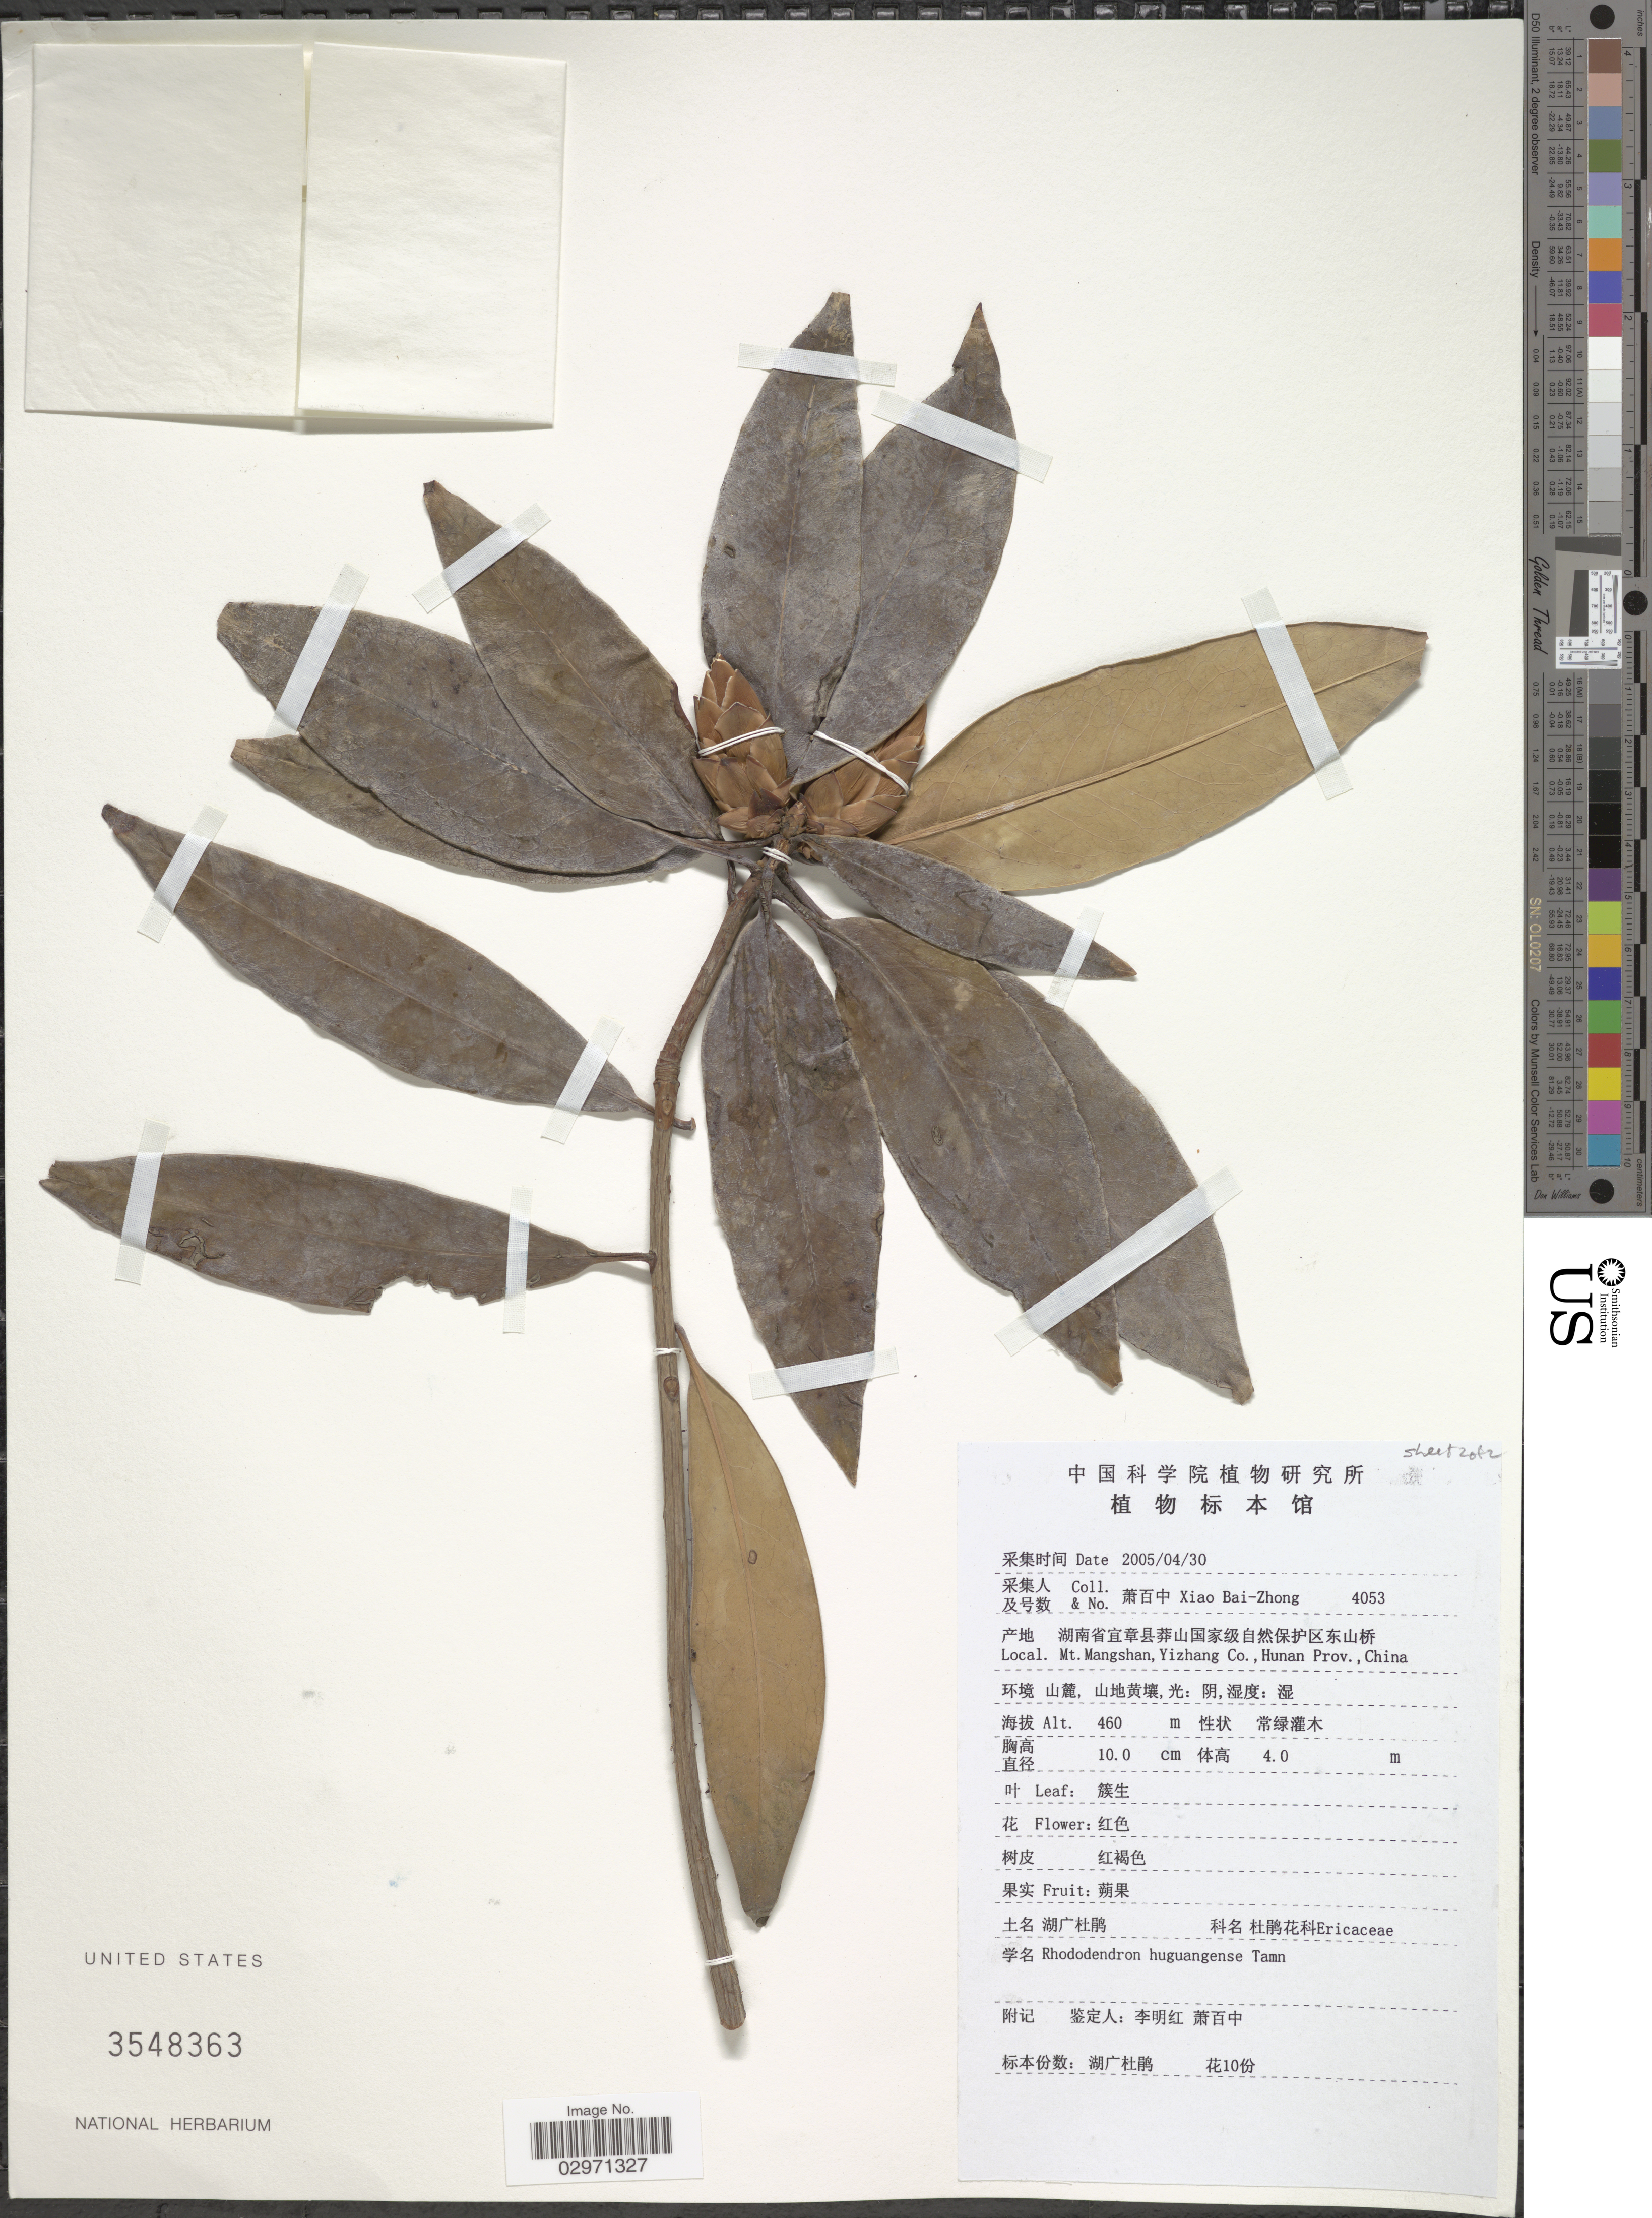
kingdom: Plantae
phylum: Tracheophyta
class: Magnoliopsida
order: Ericales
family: Ericaceae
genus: Rhododendron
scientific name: Rhododendron huguangense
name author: P.C. Tam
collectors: B. Z. Xiao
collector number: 4053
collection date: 2005-04-30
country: China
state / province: Hunan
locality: Mt. Mangshan, Yizhang Co.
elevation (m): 460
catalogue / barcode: US 3548363